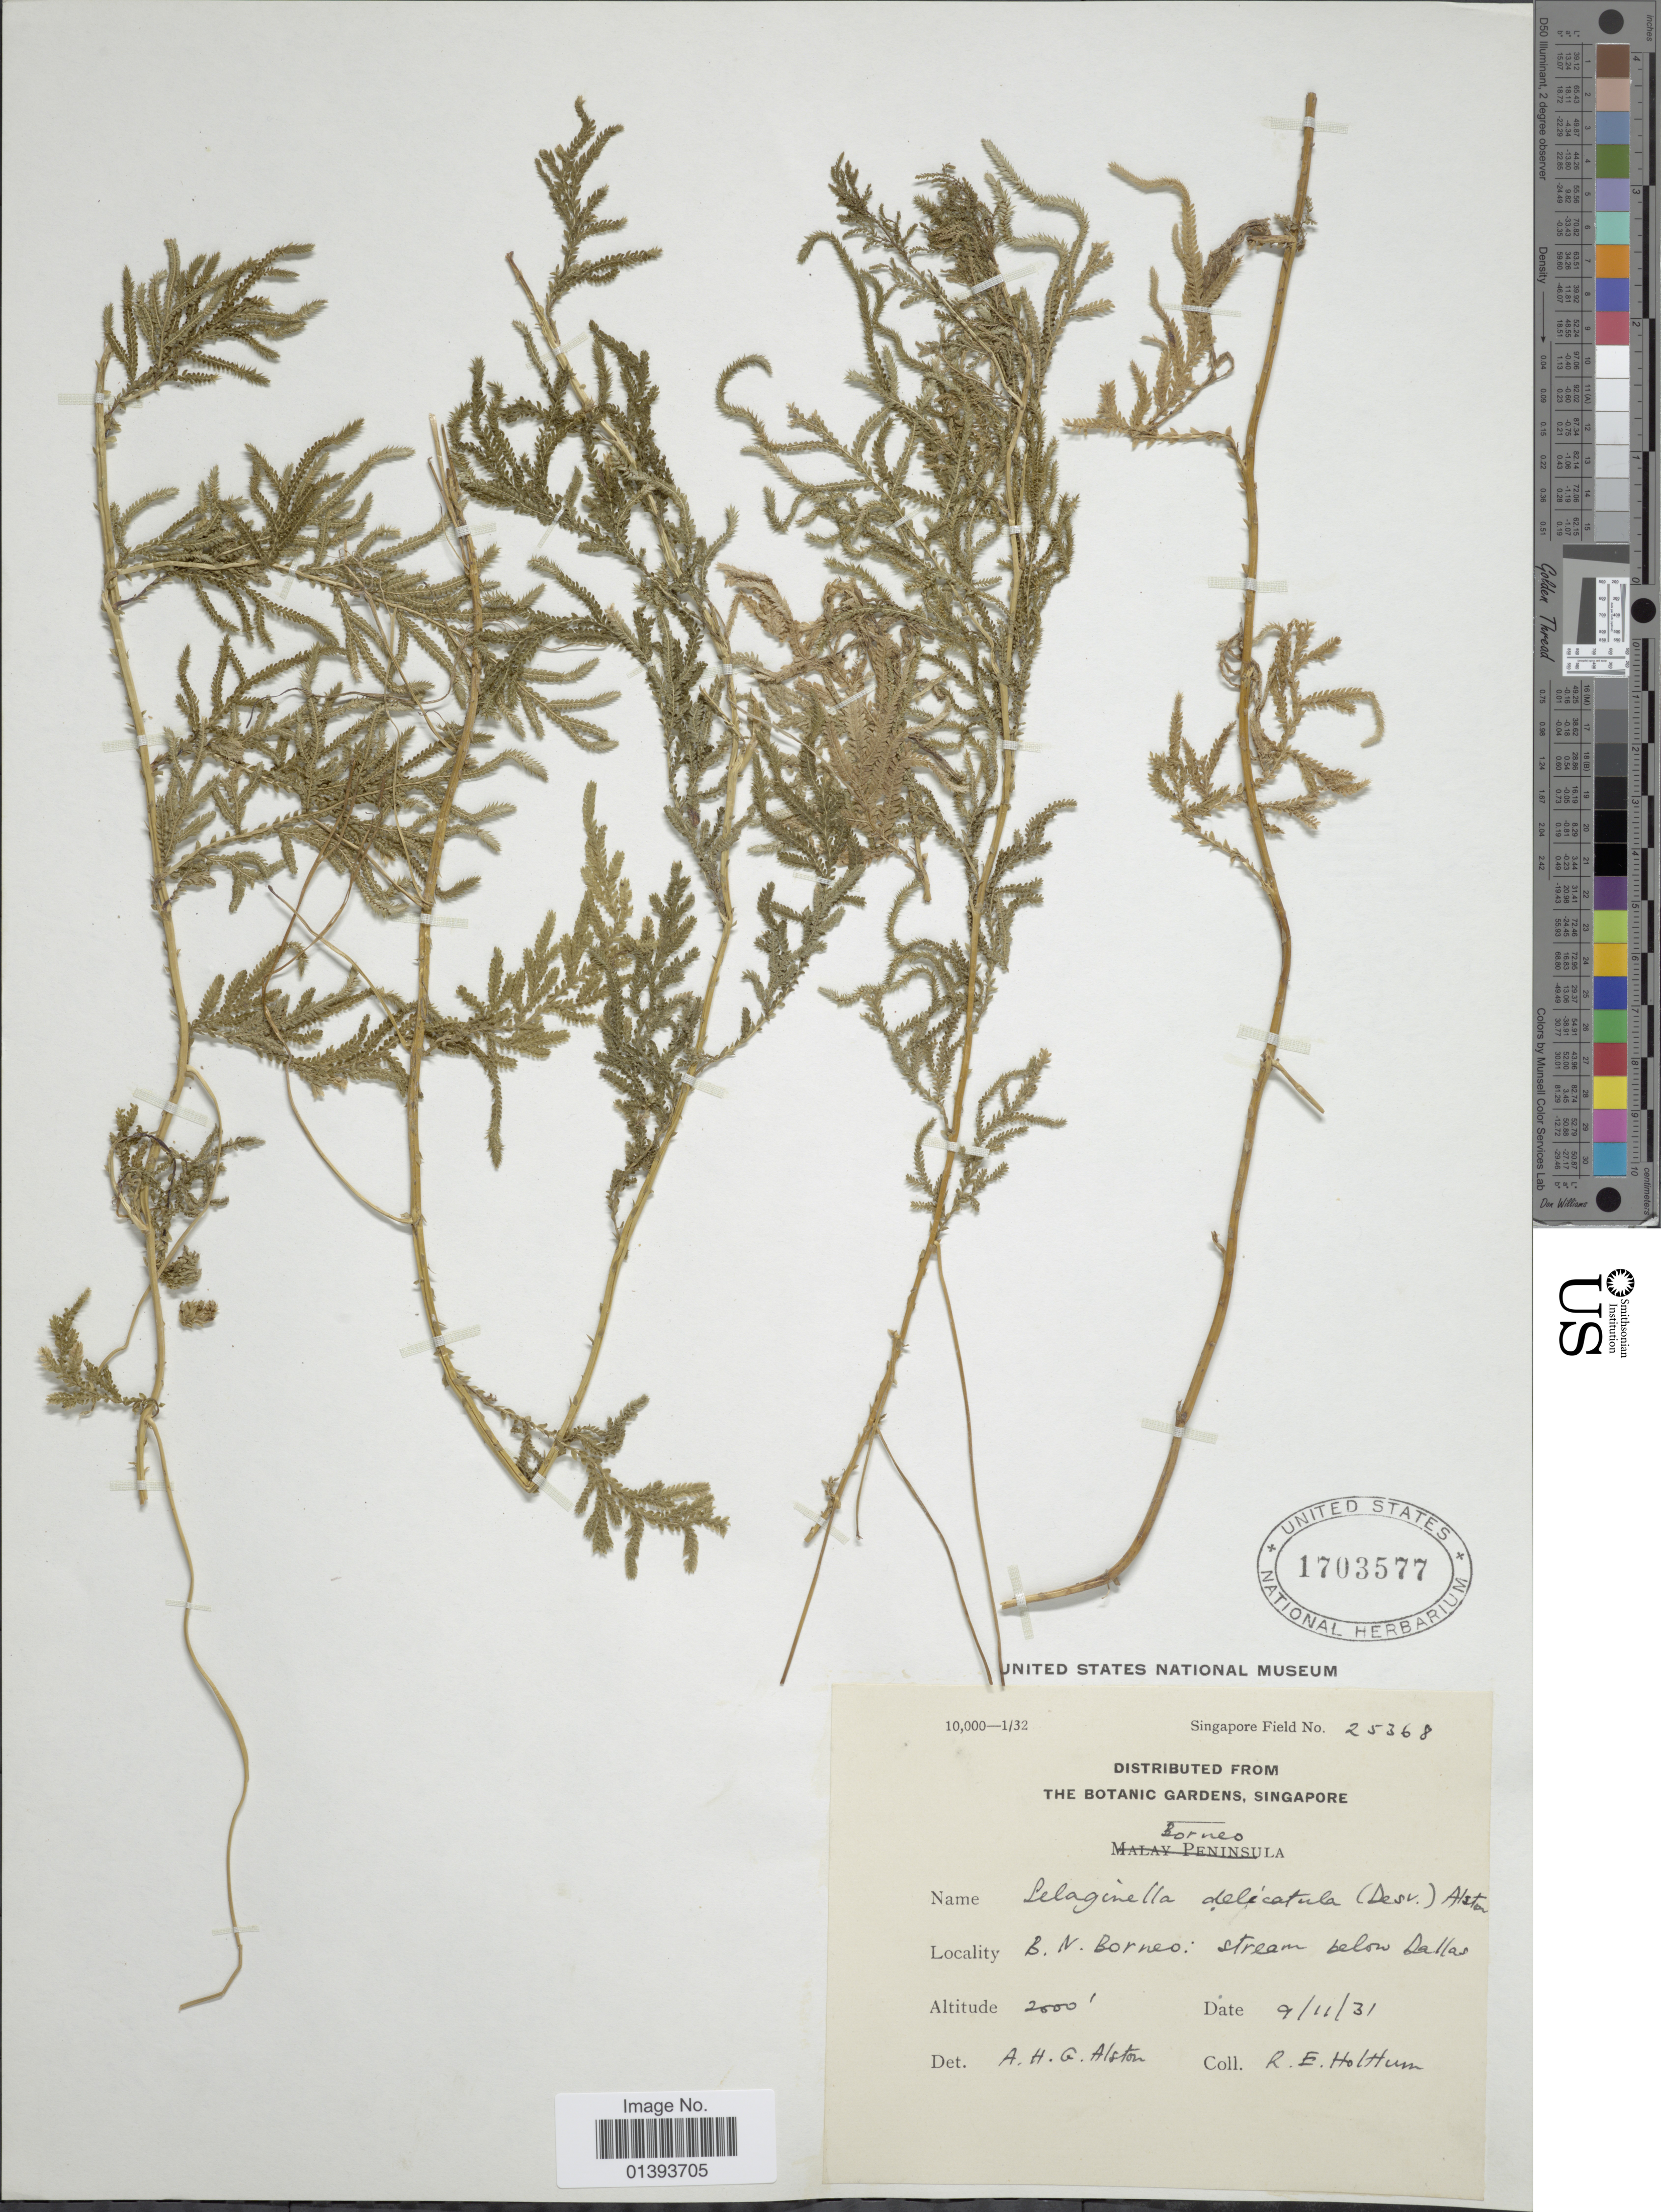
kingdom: Plantae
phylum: Tracheophyta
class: Lycopodiopsida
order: Selaginellales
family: Selaginellaceae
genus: Selaginella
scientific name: Selaginella delicatula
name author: (Desv.) Alston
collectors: R. E. Holttum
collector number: Singapore Field 25368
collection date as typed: Transcribed d/m/y: 9/11/31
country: Malaysia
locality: Borneo, B. N. Borneo: stream below Dallas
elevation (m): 610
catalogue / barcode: US 1703577